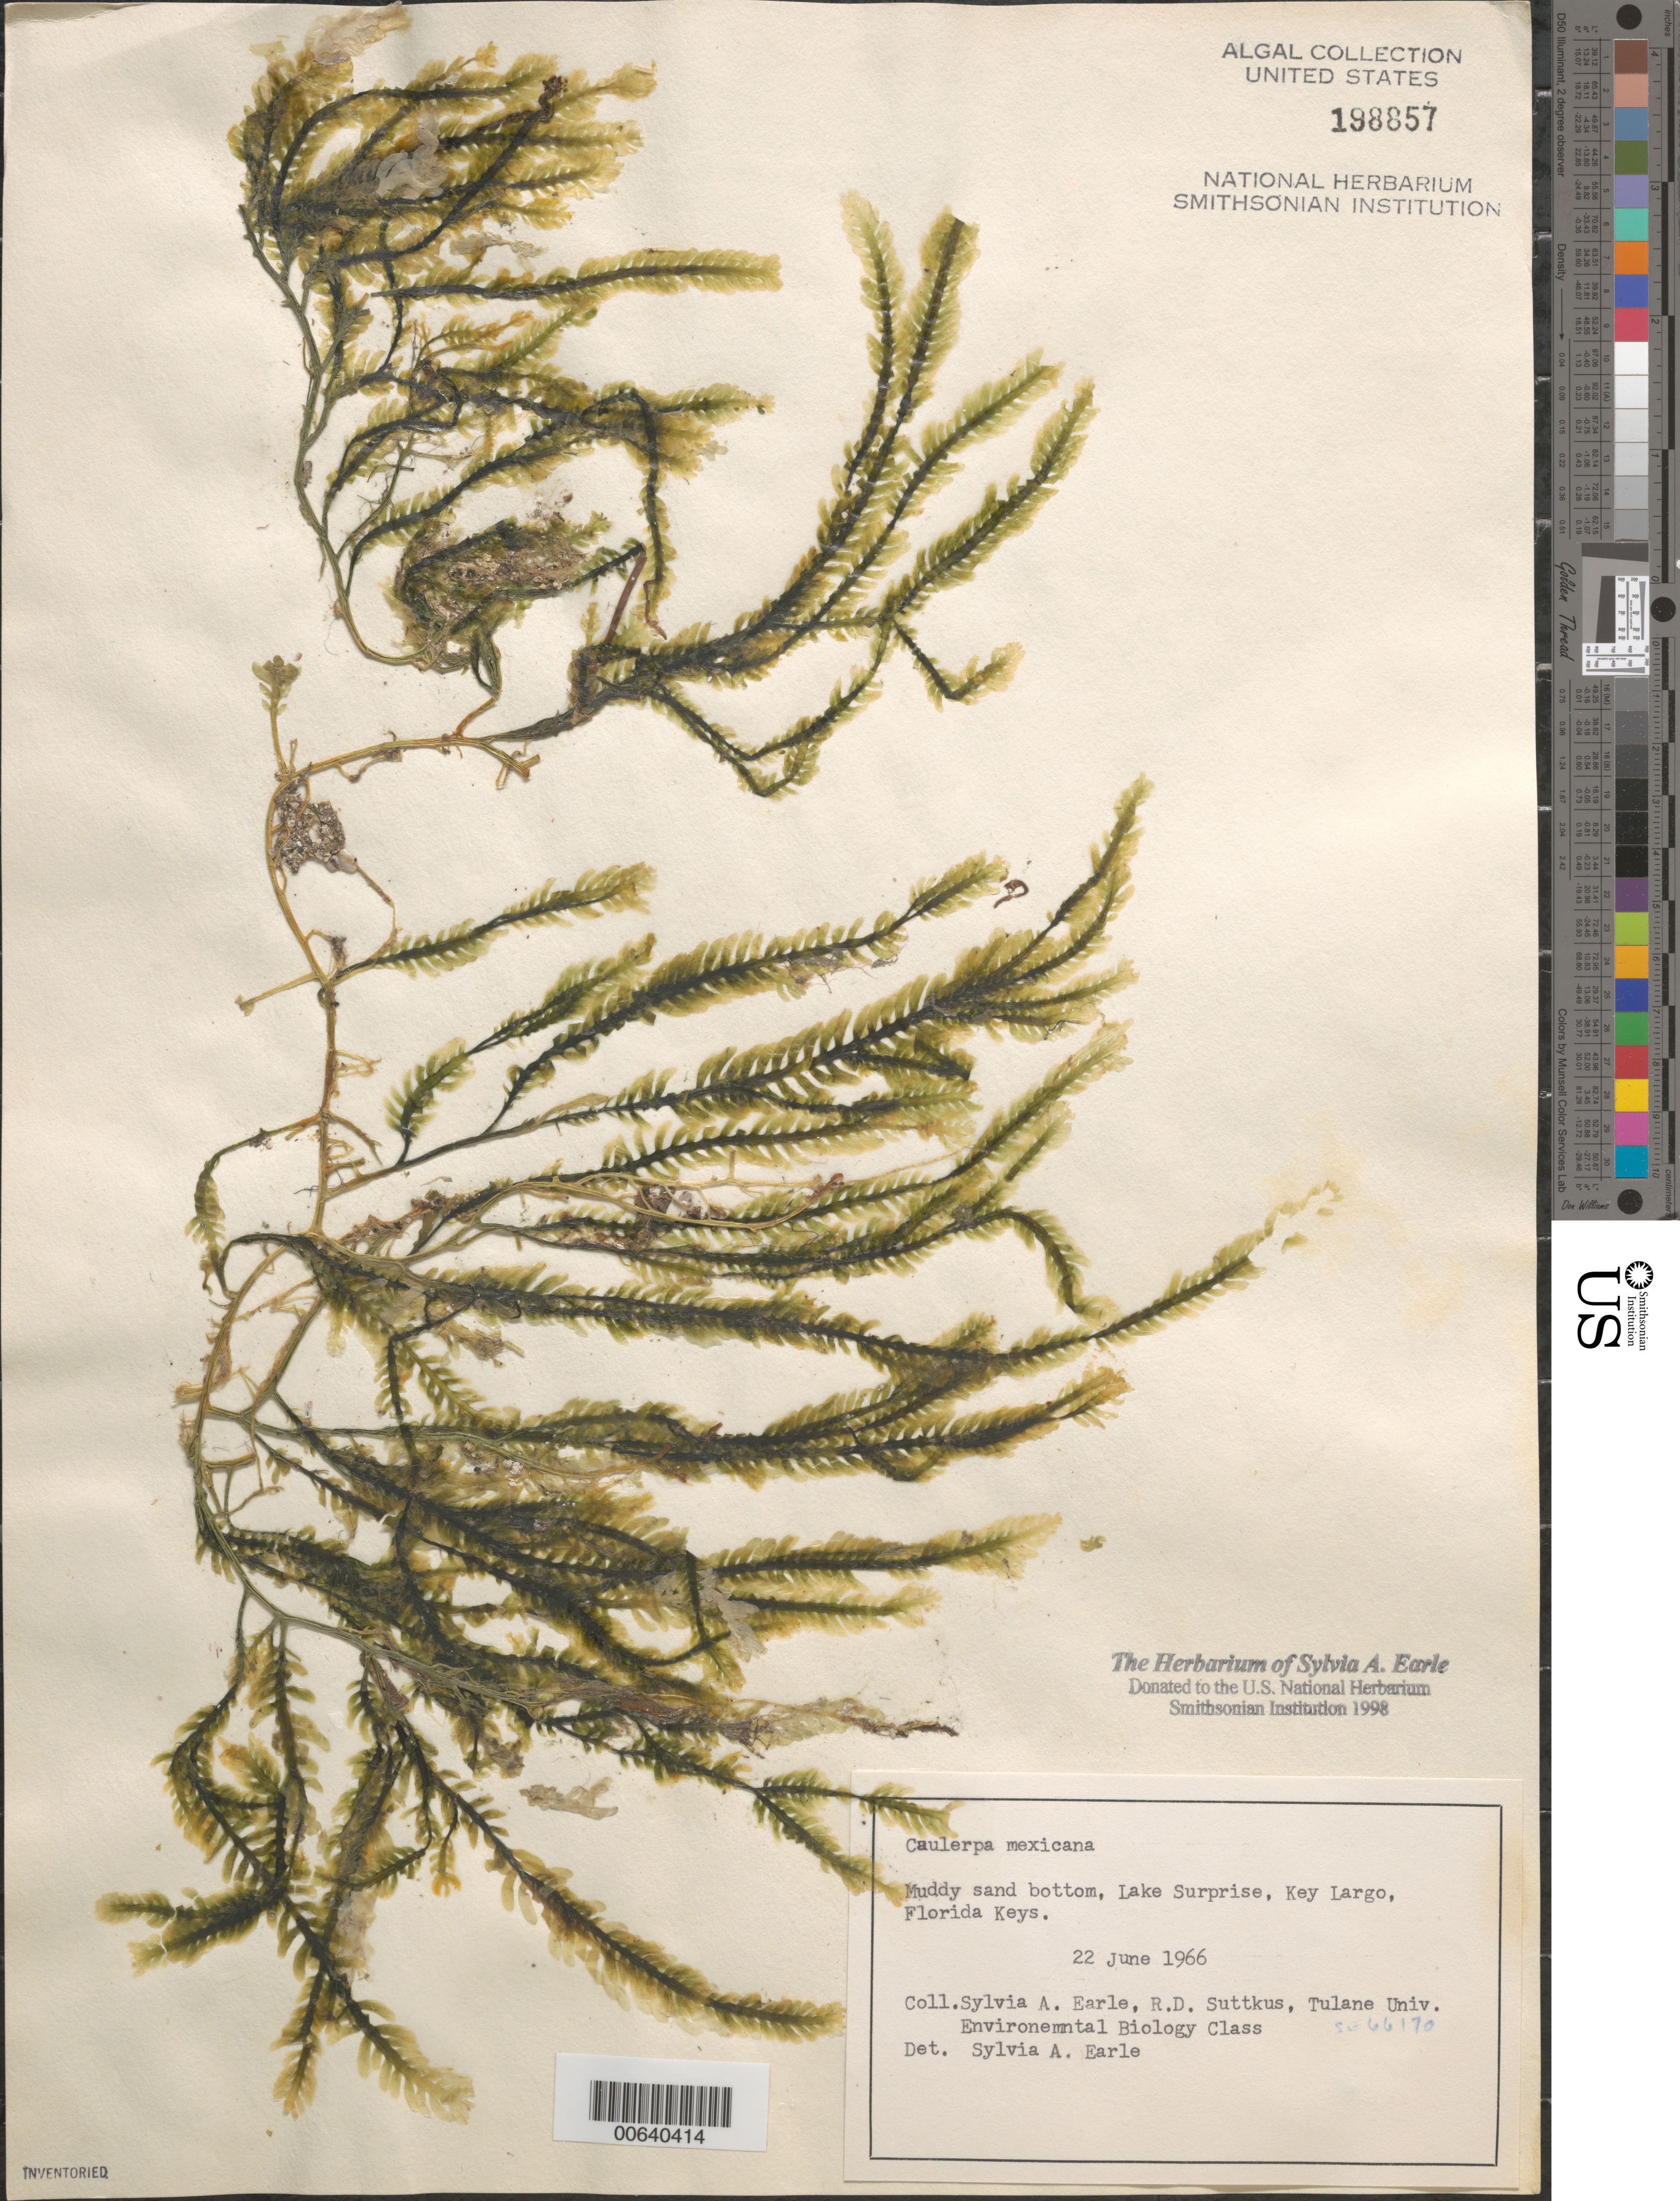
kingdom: Plantae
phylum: Chlorophyta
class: Ulvophyceae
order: Bryopsidales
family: Caulerpaceae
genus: Caulerpa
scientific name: Caulerpa mexicana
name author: Sond. ex Kütz.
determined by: Earle, S. A.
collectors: S. A. Earle, R. Suttkus & Tulane Univ. Env. Biol. Class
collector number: Se 66170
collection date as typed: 22 Jun 1966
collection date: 1966-06-22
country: United States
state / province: Florida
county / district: Monroe County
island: Key Largo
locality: Lake Surprise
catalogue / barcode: US 198857